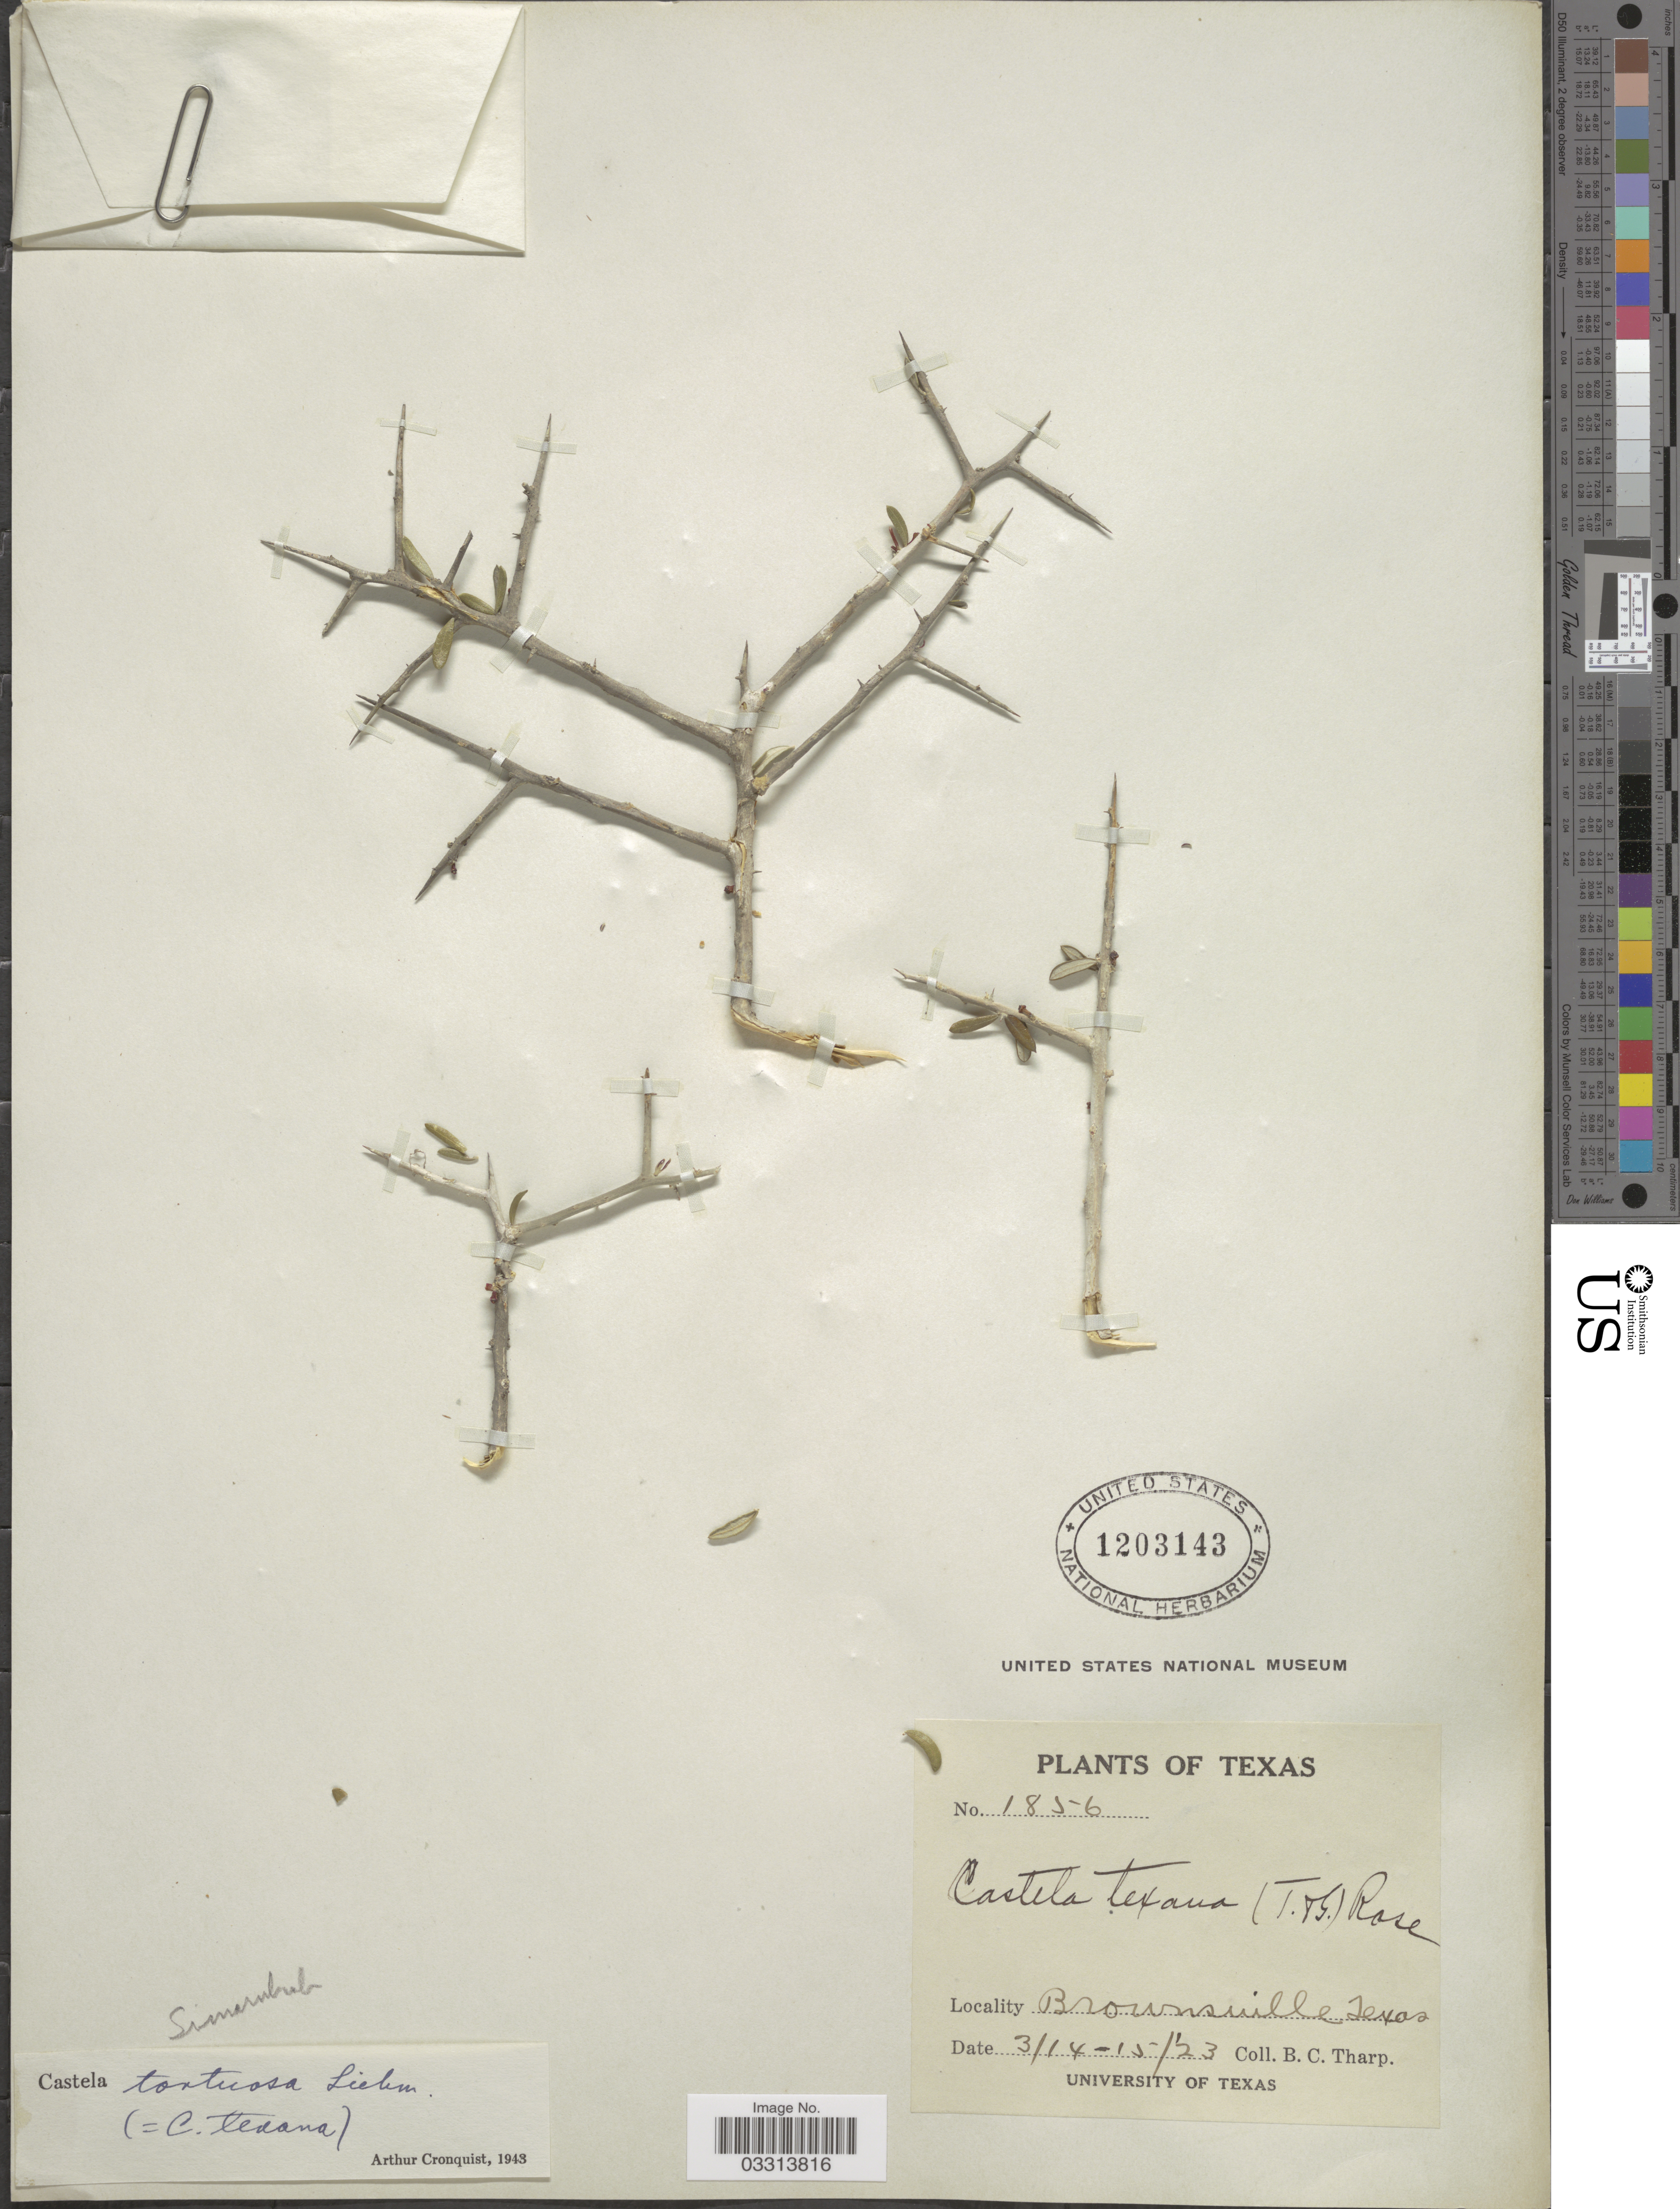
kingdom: Plantae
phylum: Tracheophyta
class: Magnoliopsida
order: Sapindales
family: Simaroubaceae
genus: Castela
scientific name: Castela tortuosa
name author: Liebm.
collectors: B. C. Tharp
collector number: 1856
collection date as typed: Transcribed d/m/y: 14/3/23 to 15/3/23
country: United States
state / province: Texas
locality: Brownsville.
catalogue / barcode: US 1203143